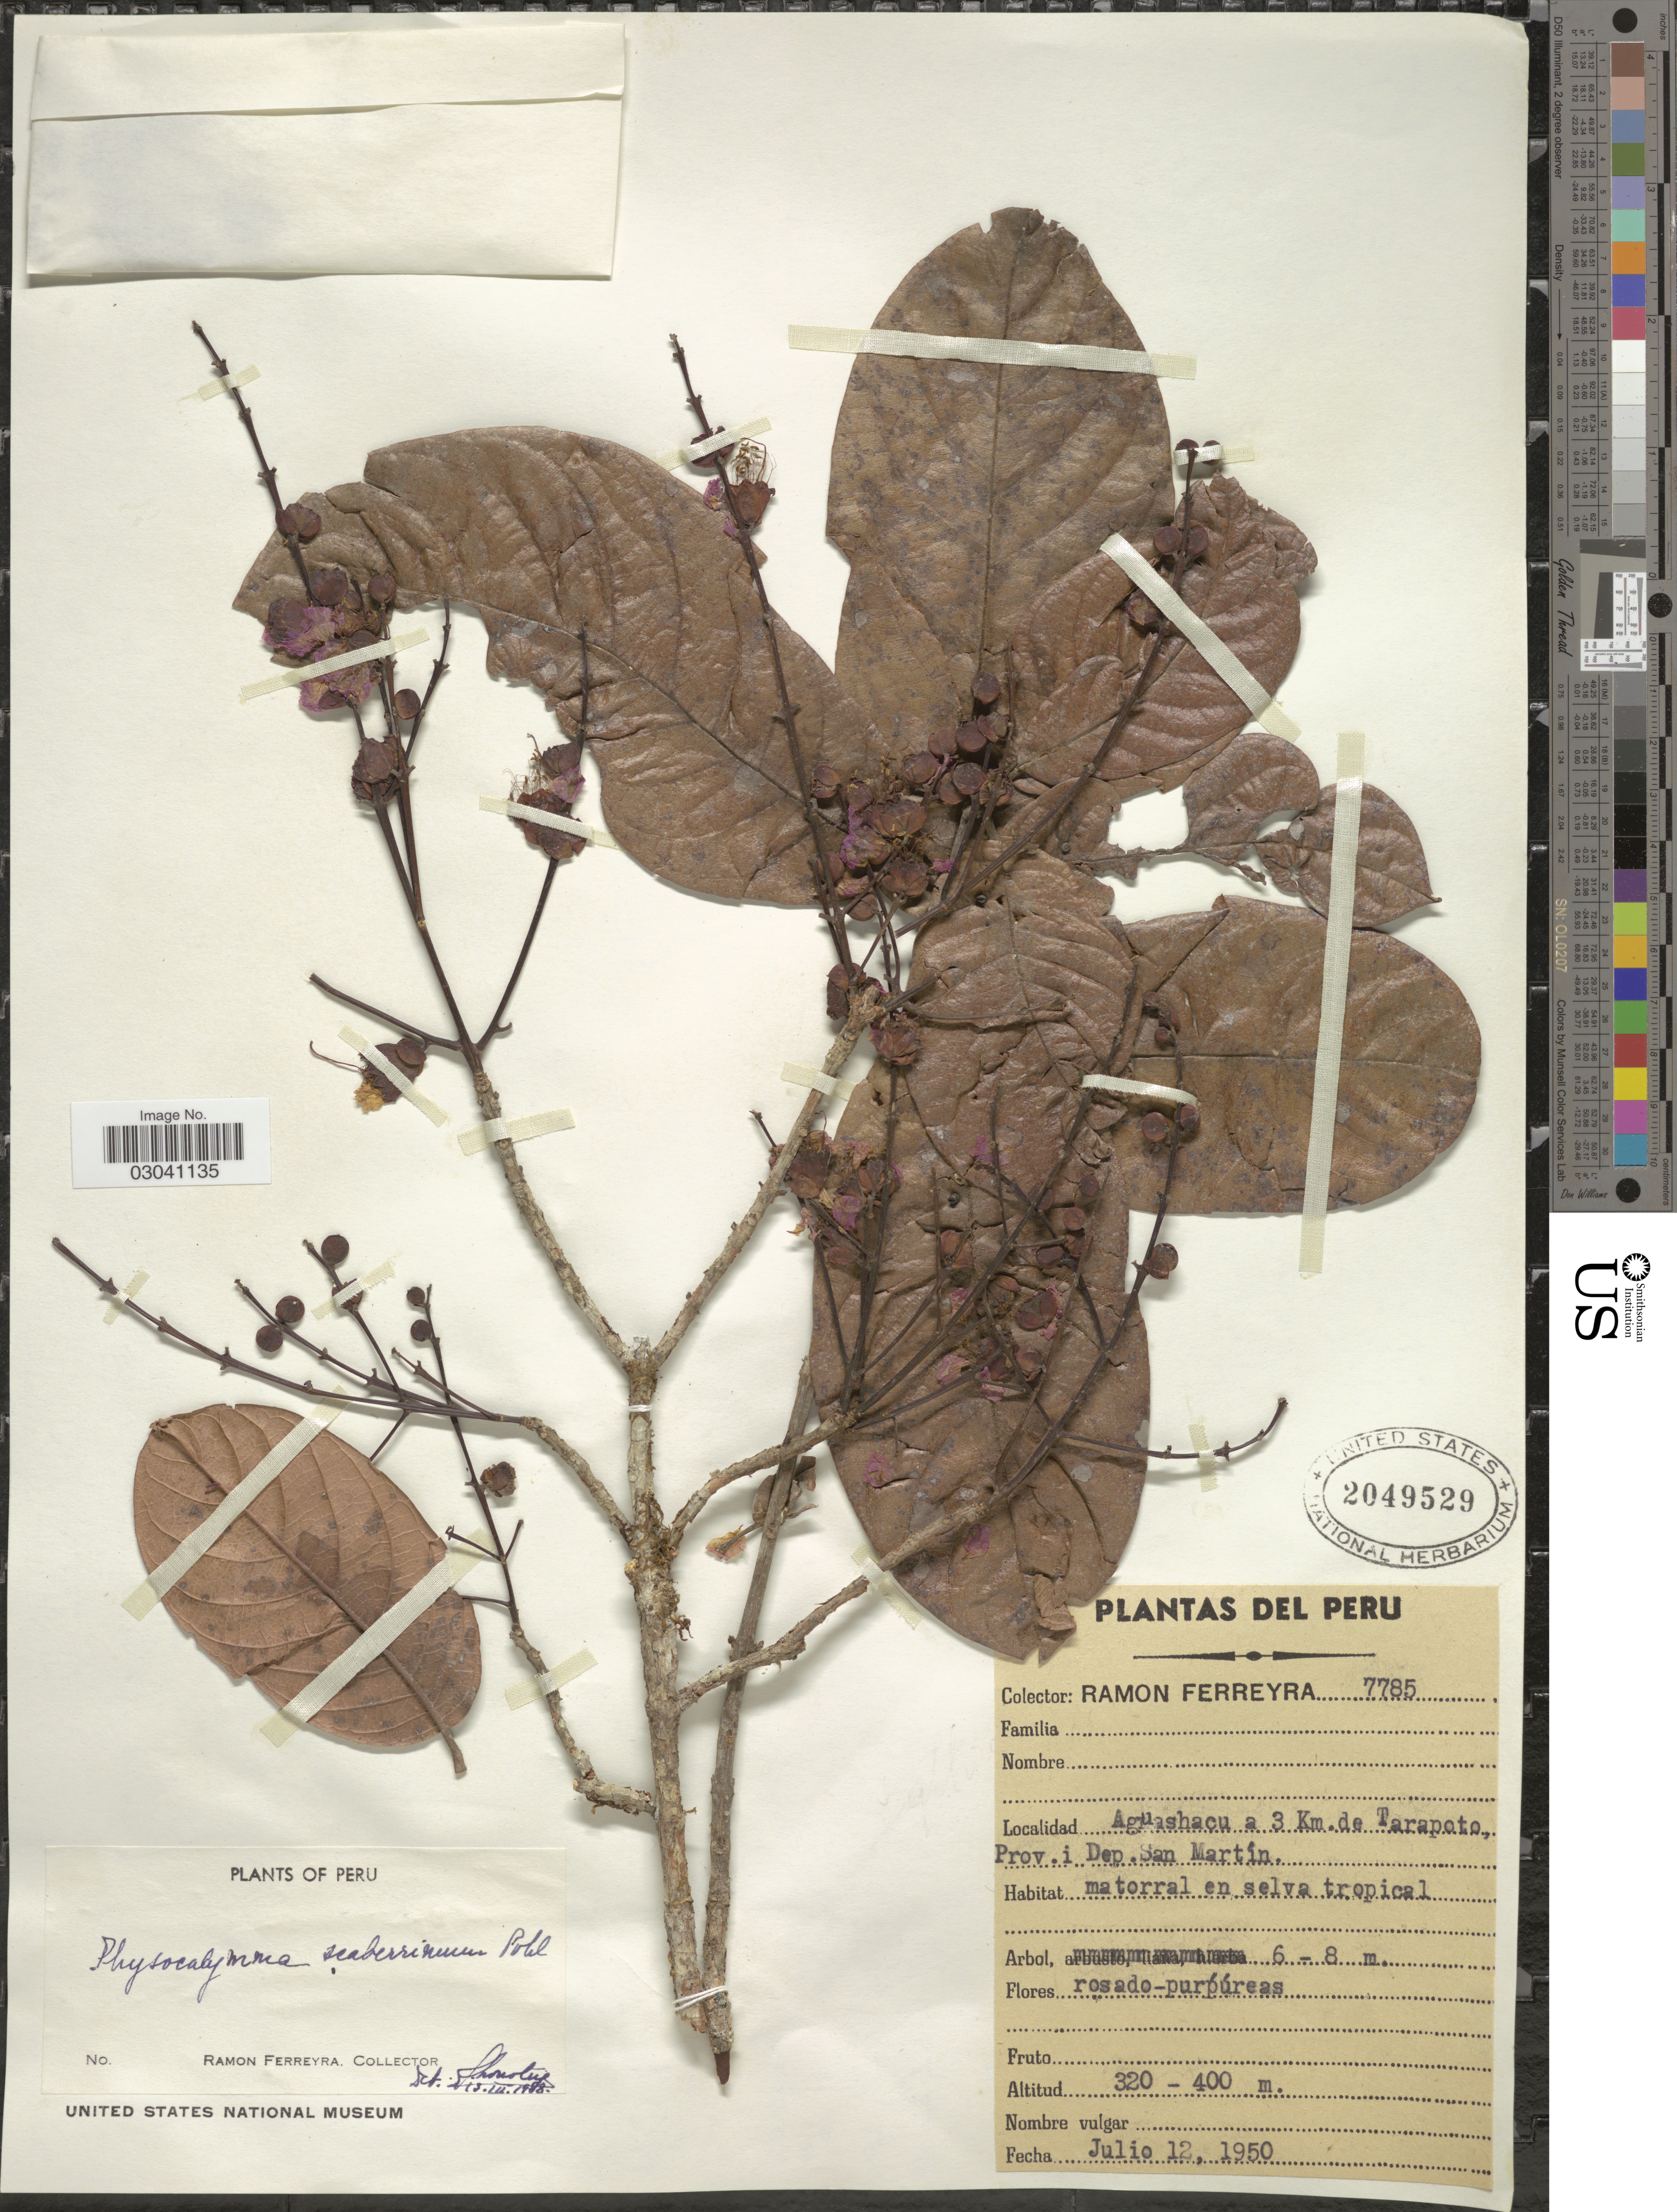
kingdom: Plantae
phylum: Tracheophyta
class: Magnoliopsida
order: Myrtales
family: Lythraceae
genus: Physocalymma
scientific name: Physocalymma scaberrimum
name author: Pohl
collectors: R. A. Ferreyra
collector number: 7785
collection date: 1950-07-12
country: Peru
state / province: San Martín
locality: Aguashacu, a 3 Km. de Tarapoto, Prov. i Dep. San Martín.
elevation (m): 320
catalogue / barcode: US 2049529